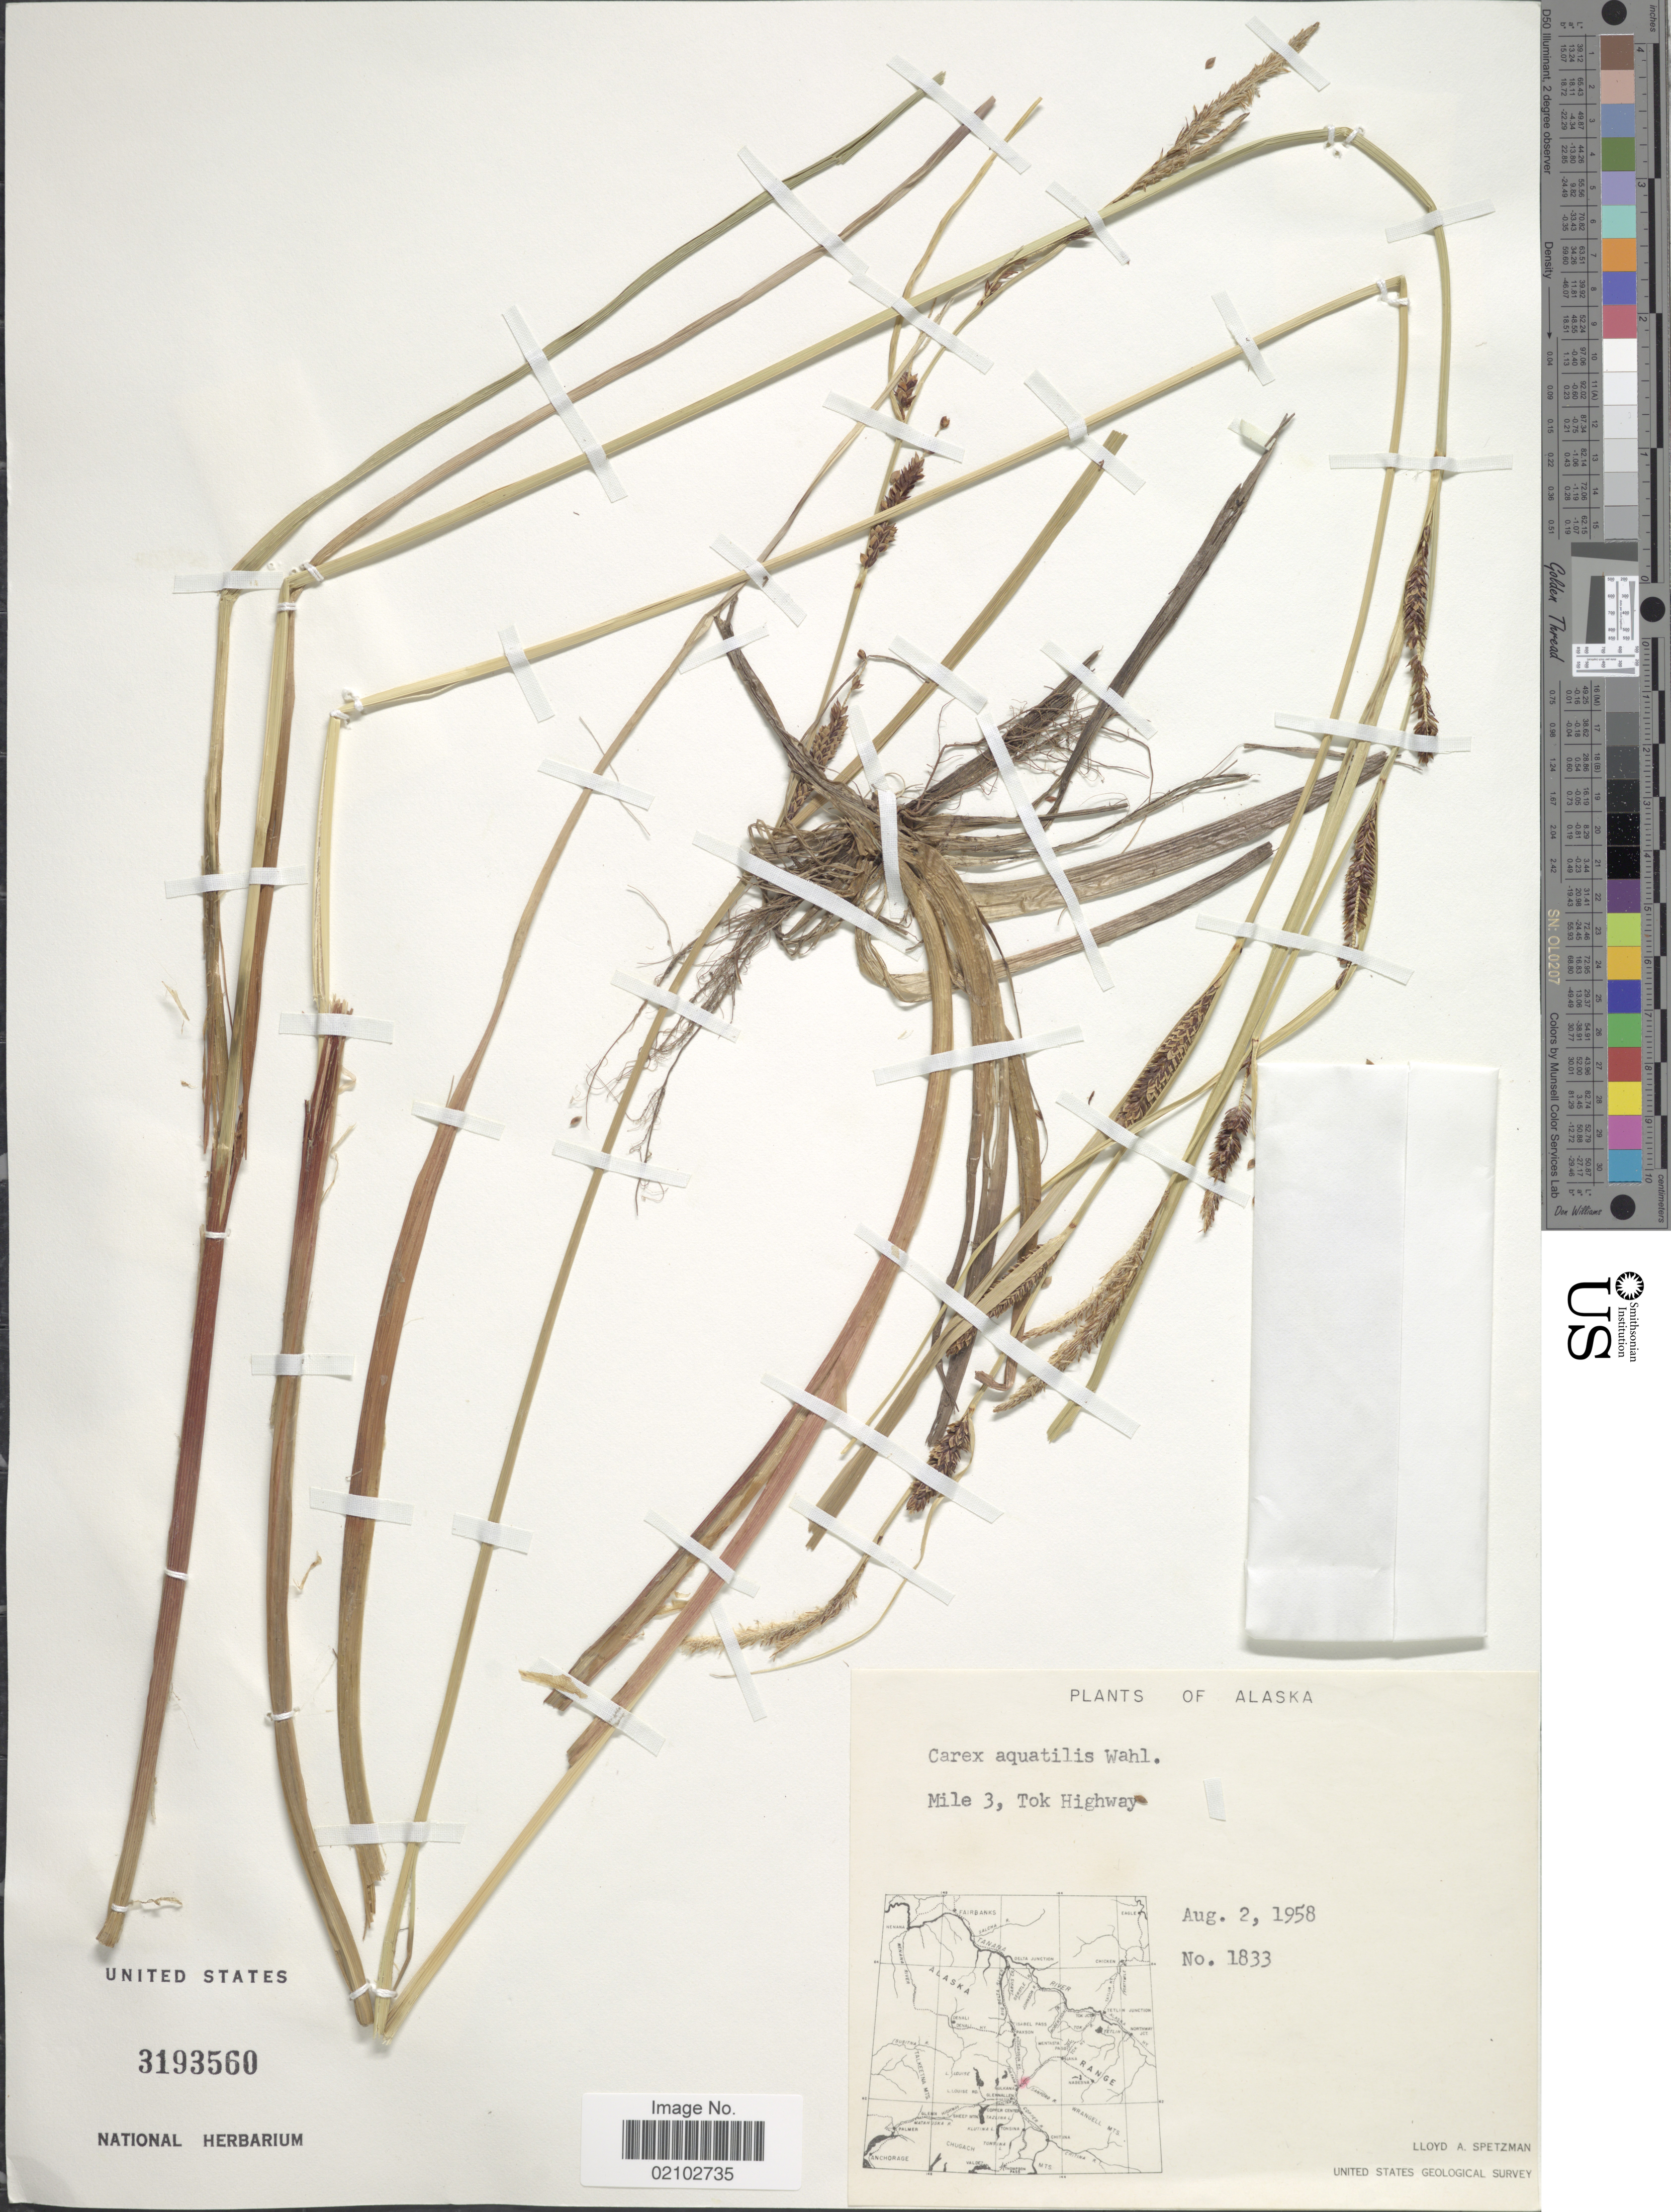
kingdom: Plantae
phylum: Tracheophyta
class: Liliopsida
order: Poales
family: Cyperaceae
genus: Carex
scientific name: Carex aquatilis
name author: Wahlenb.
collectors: L. Spetzman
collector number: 1833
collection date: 1958-08-02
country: United States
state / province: Alaska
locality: Mile 3, Tok Highway.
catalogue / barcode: US 3193560